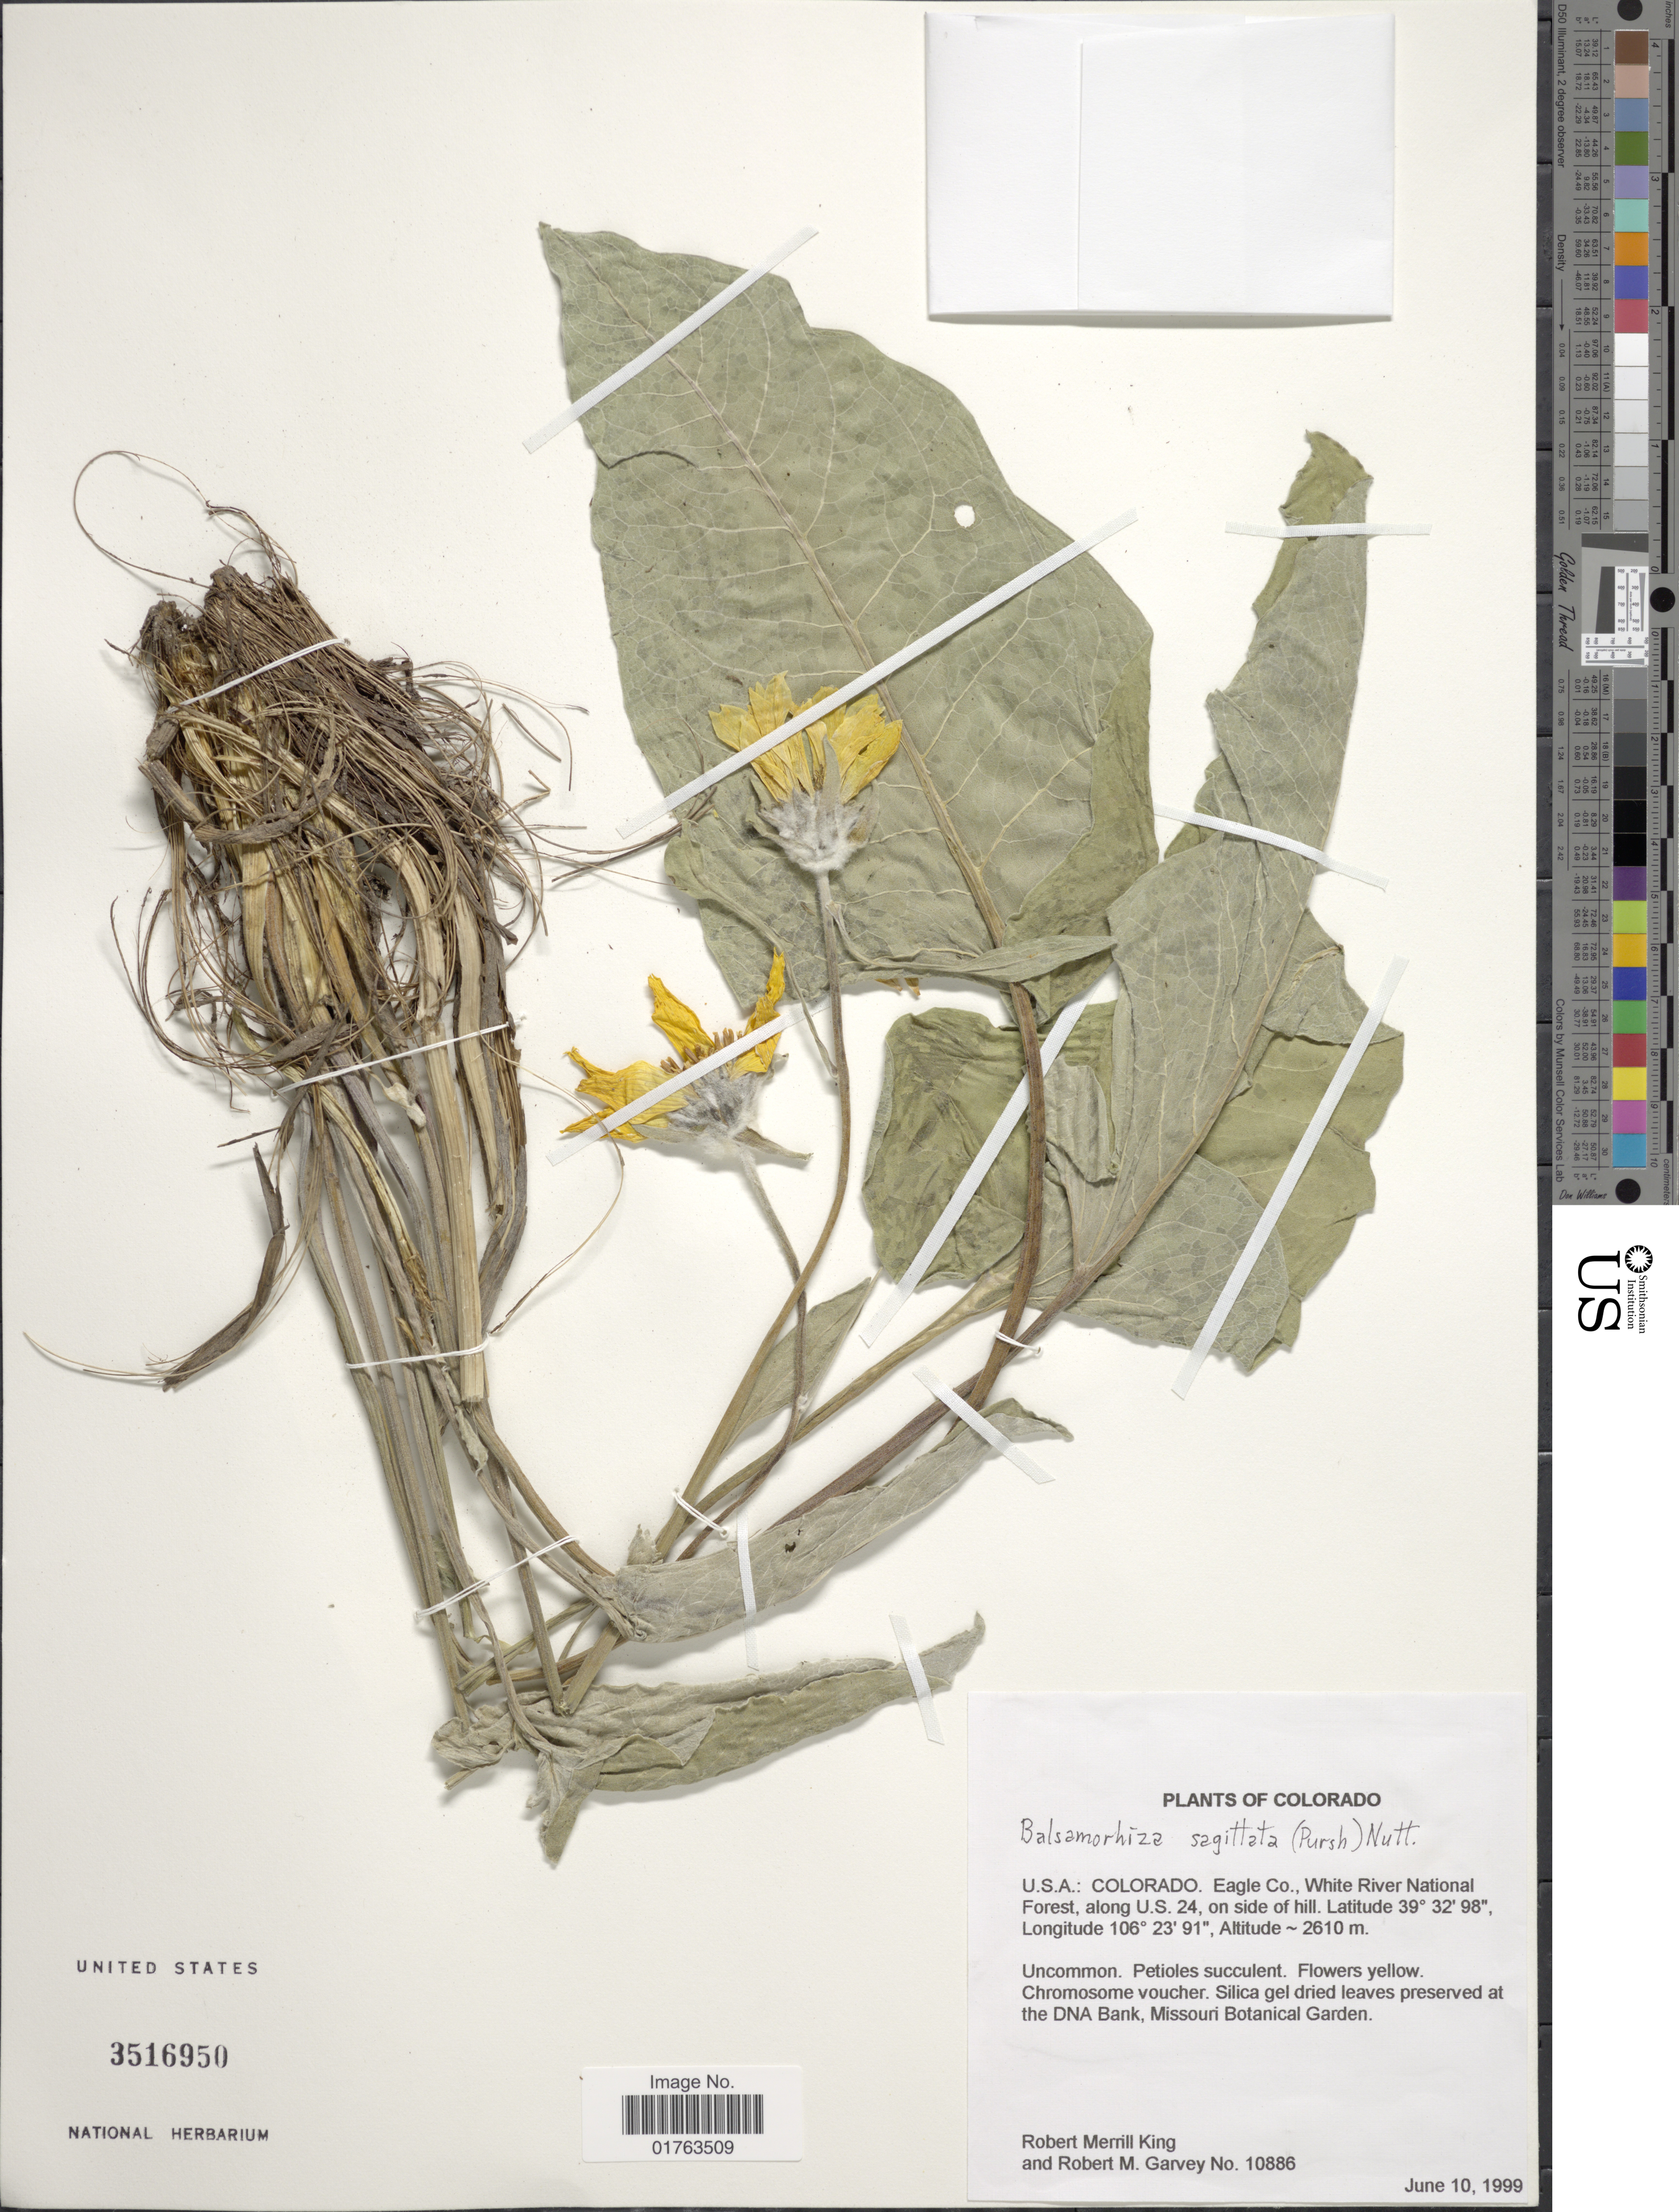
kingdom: Plantae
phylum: Tracheophyta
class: Magnoliopsida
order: Asterales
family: Asteraceae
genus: Balsamorhiza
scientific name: Balsamorhiza sagittata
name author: (Pursh) Nutt.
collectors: R. M. King & R. Garvey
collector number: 10886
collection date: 1999-06-10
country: United States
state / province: Colorado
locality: Eagle Co., White River National Forest, along U.S. 24, on side of hill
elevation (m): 2610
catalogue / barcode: US 3516950